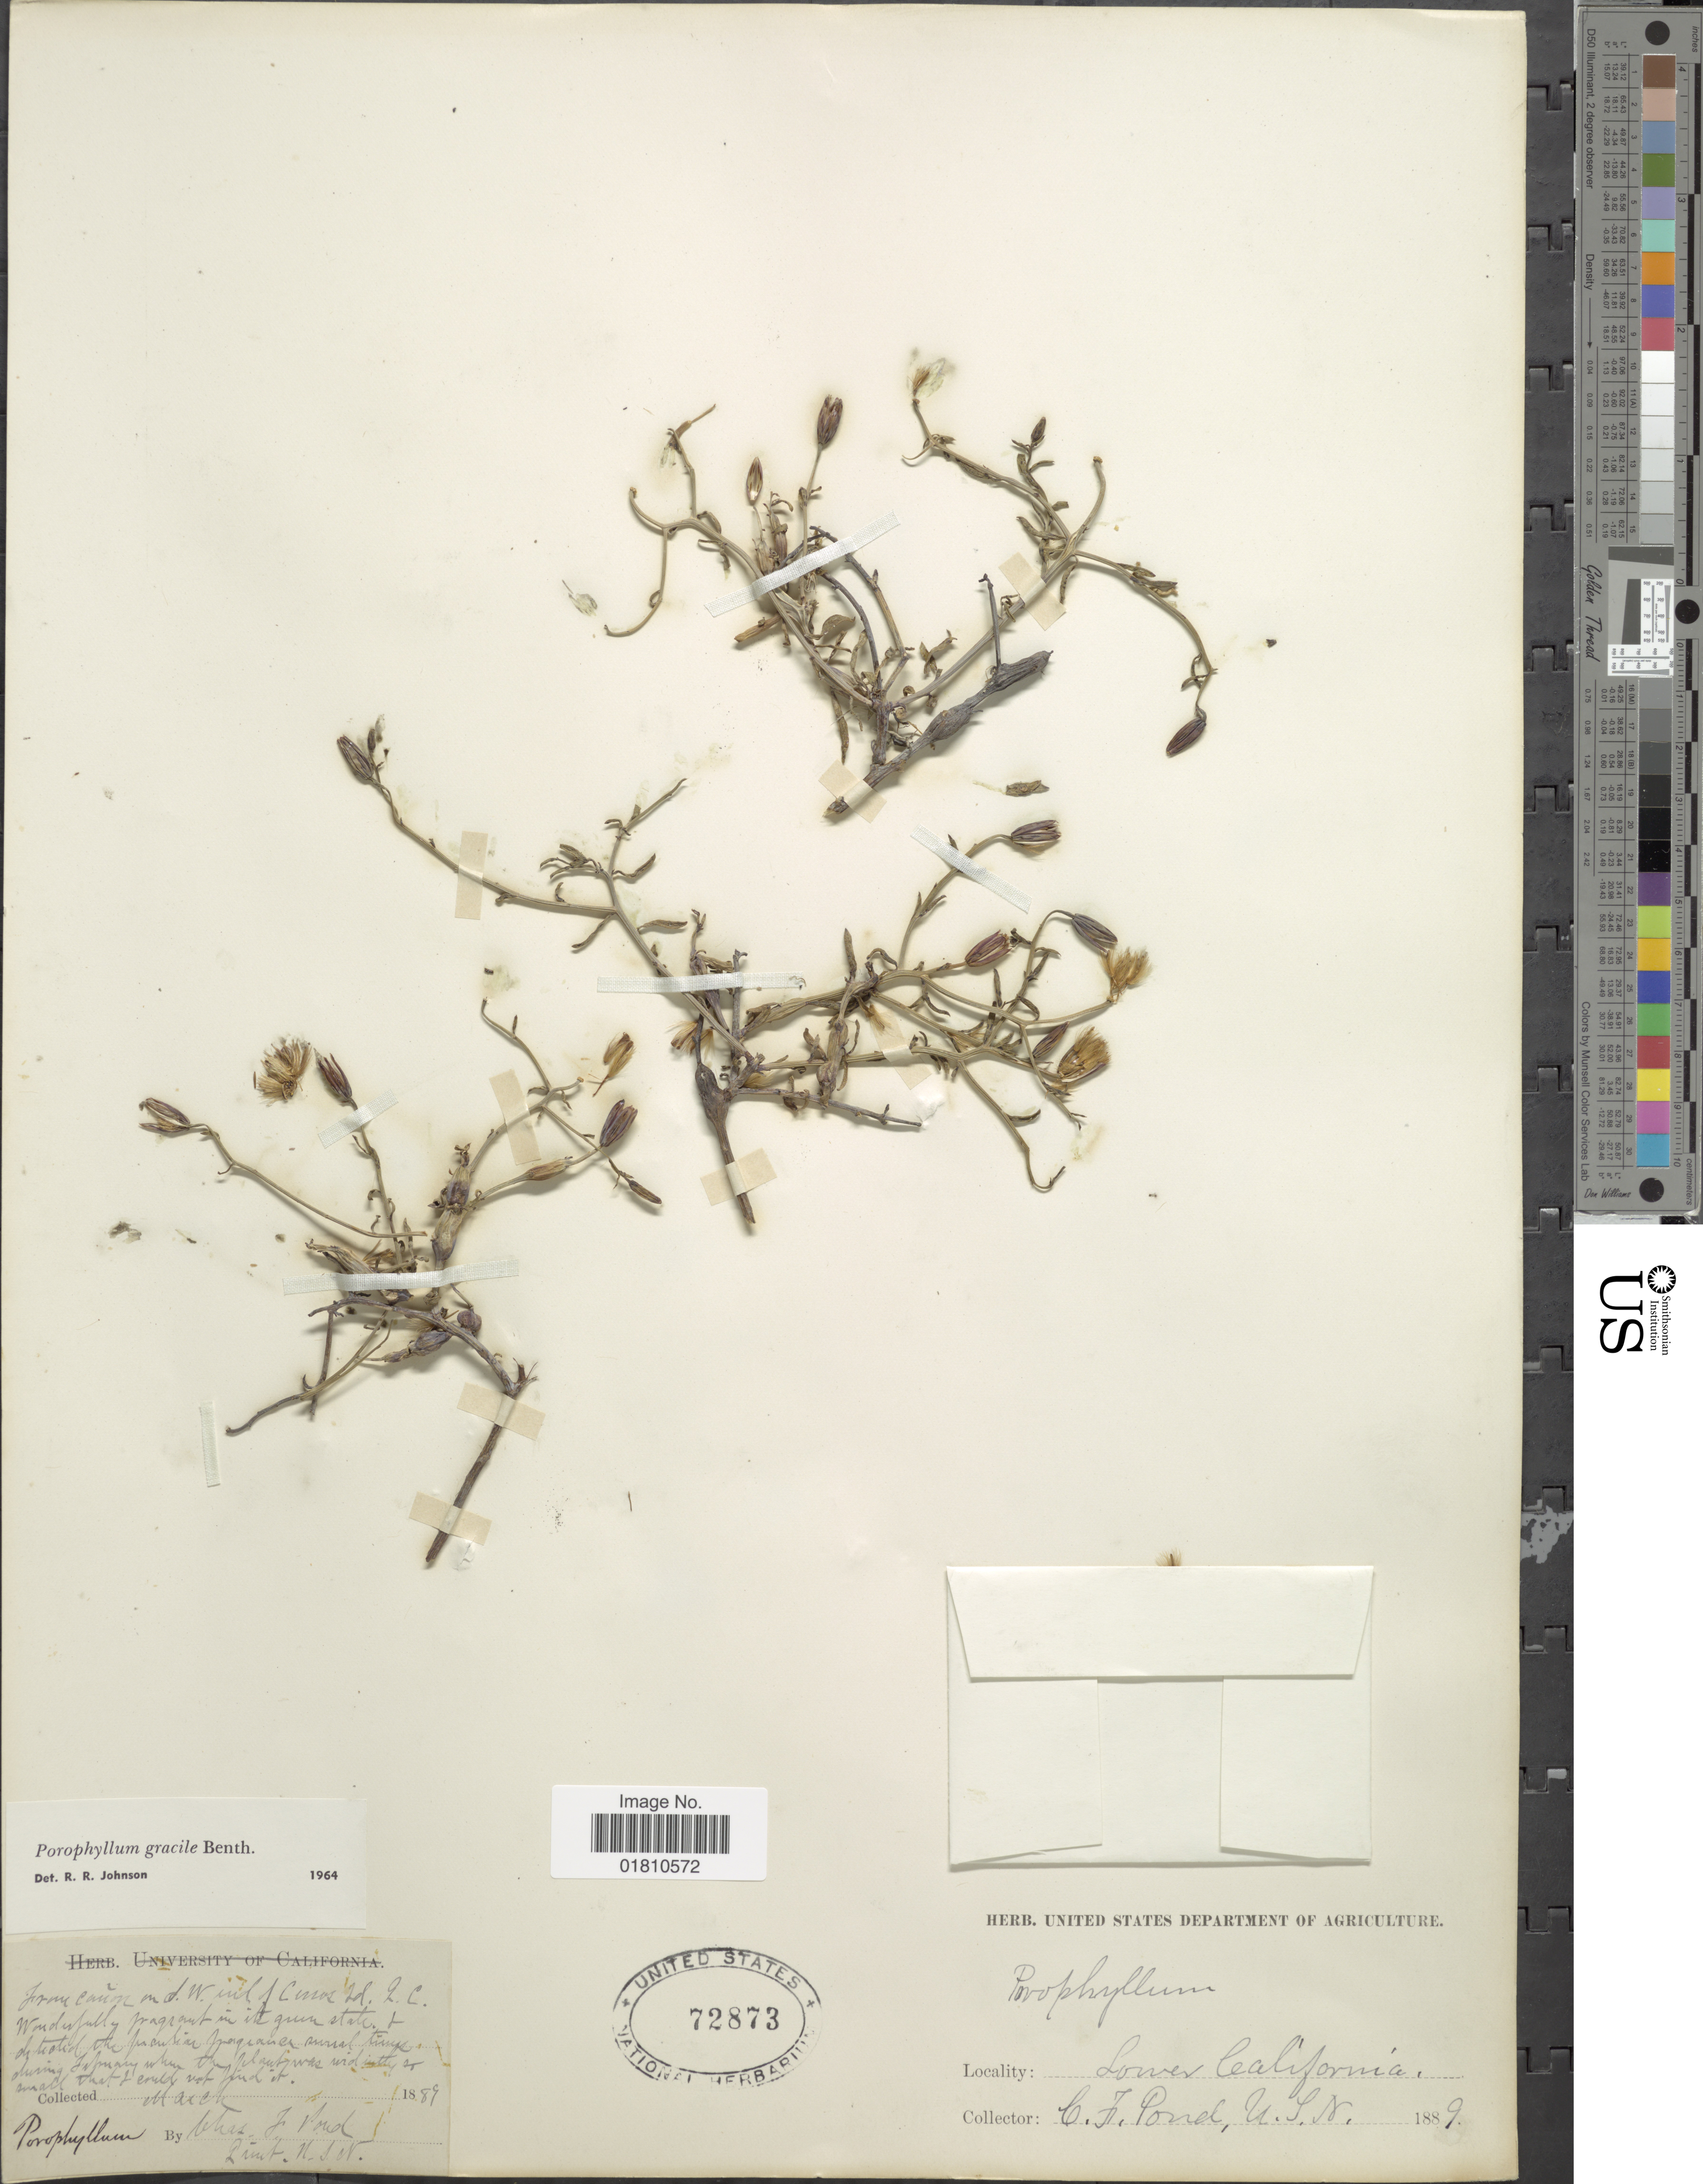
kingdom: Plantae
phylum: Tracheophyta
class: Magnoliopsida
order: Asterales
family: Asteraceae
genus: Porophyllum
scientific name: Porophyllum gracile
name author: Benth.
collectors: C. Pond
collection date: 1889-03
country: Mexico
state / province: Baja California Sur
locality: Lower California.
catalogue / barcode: US 72873